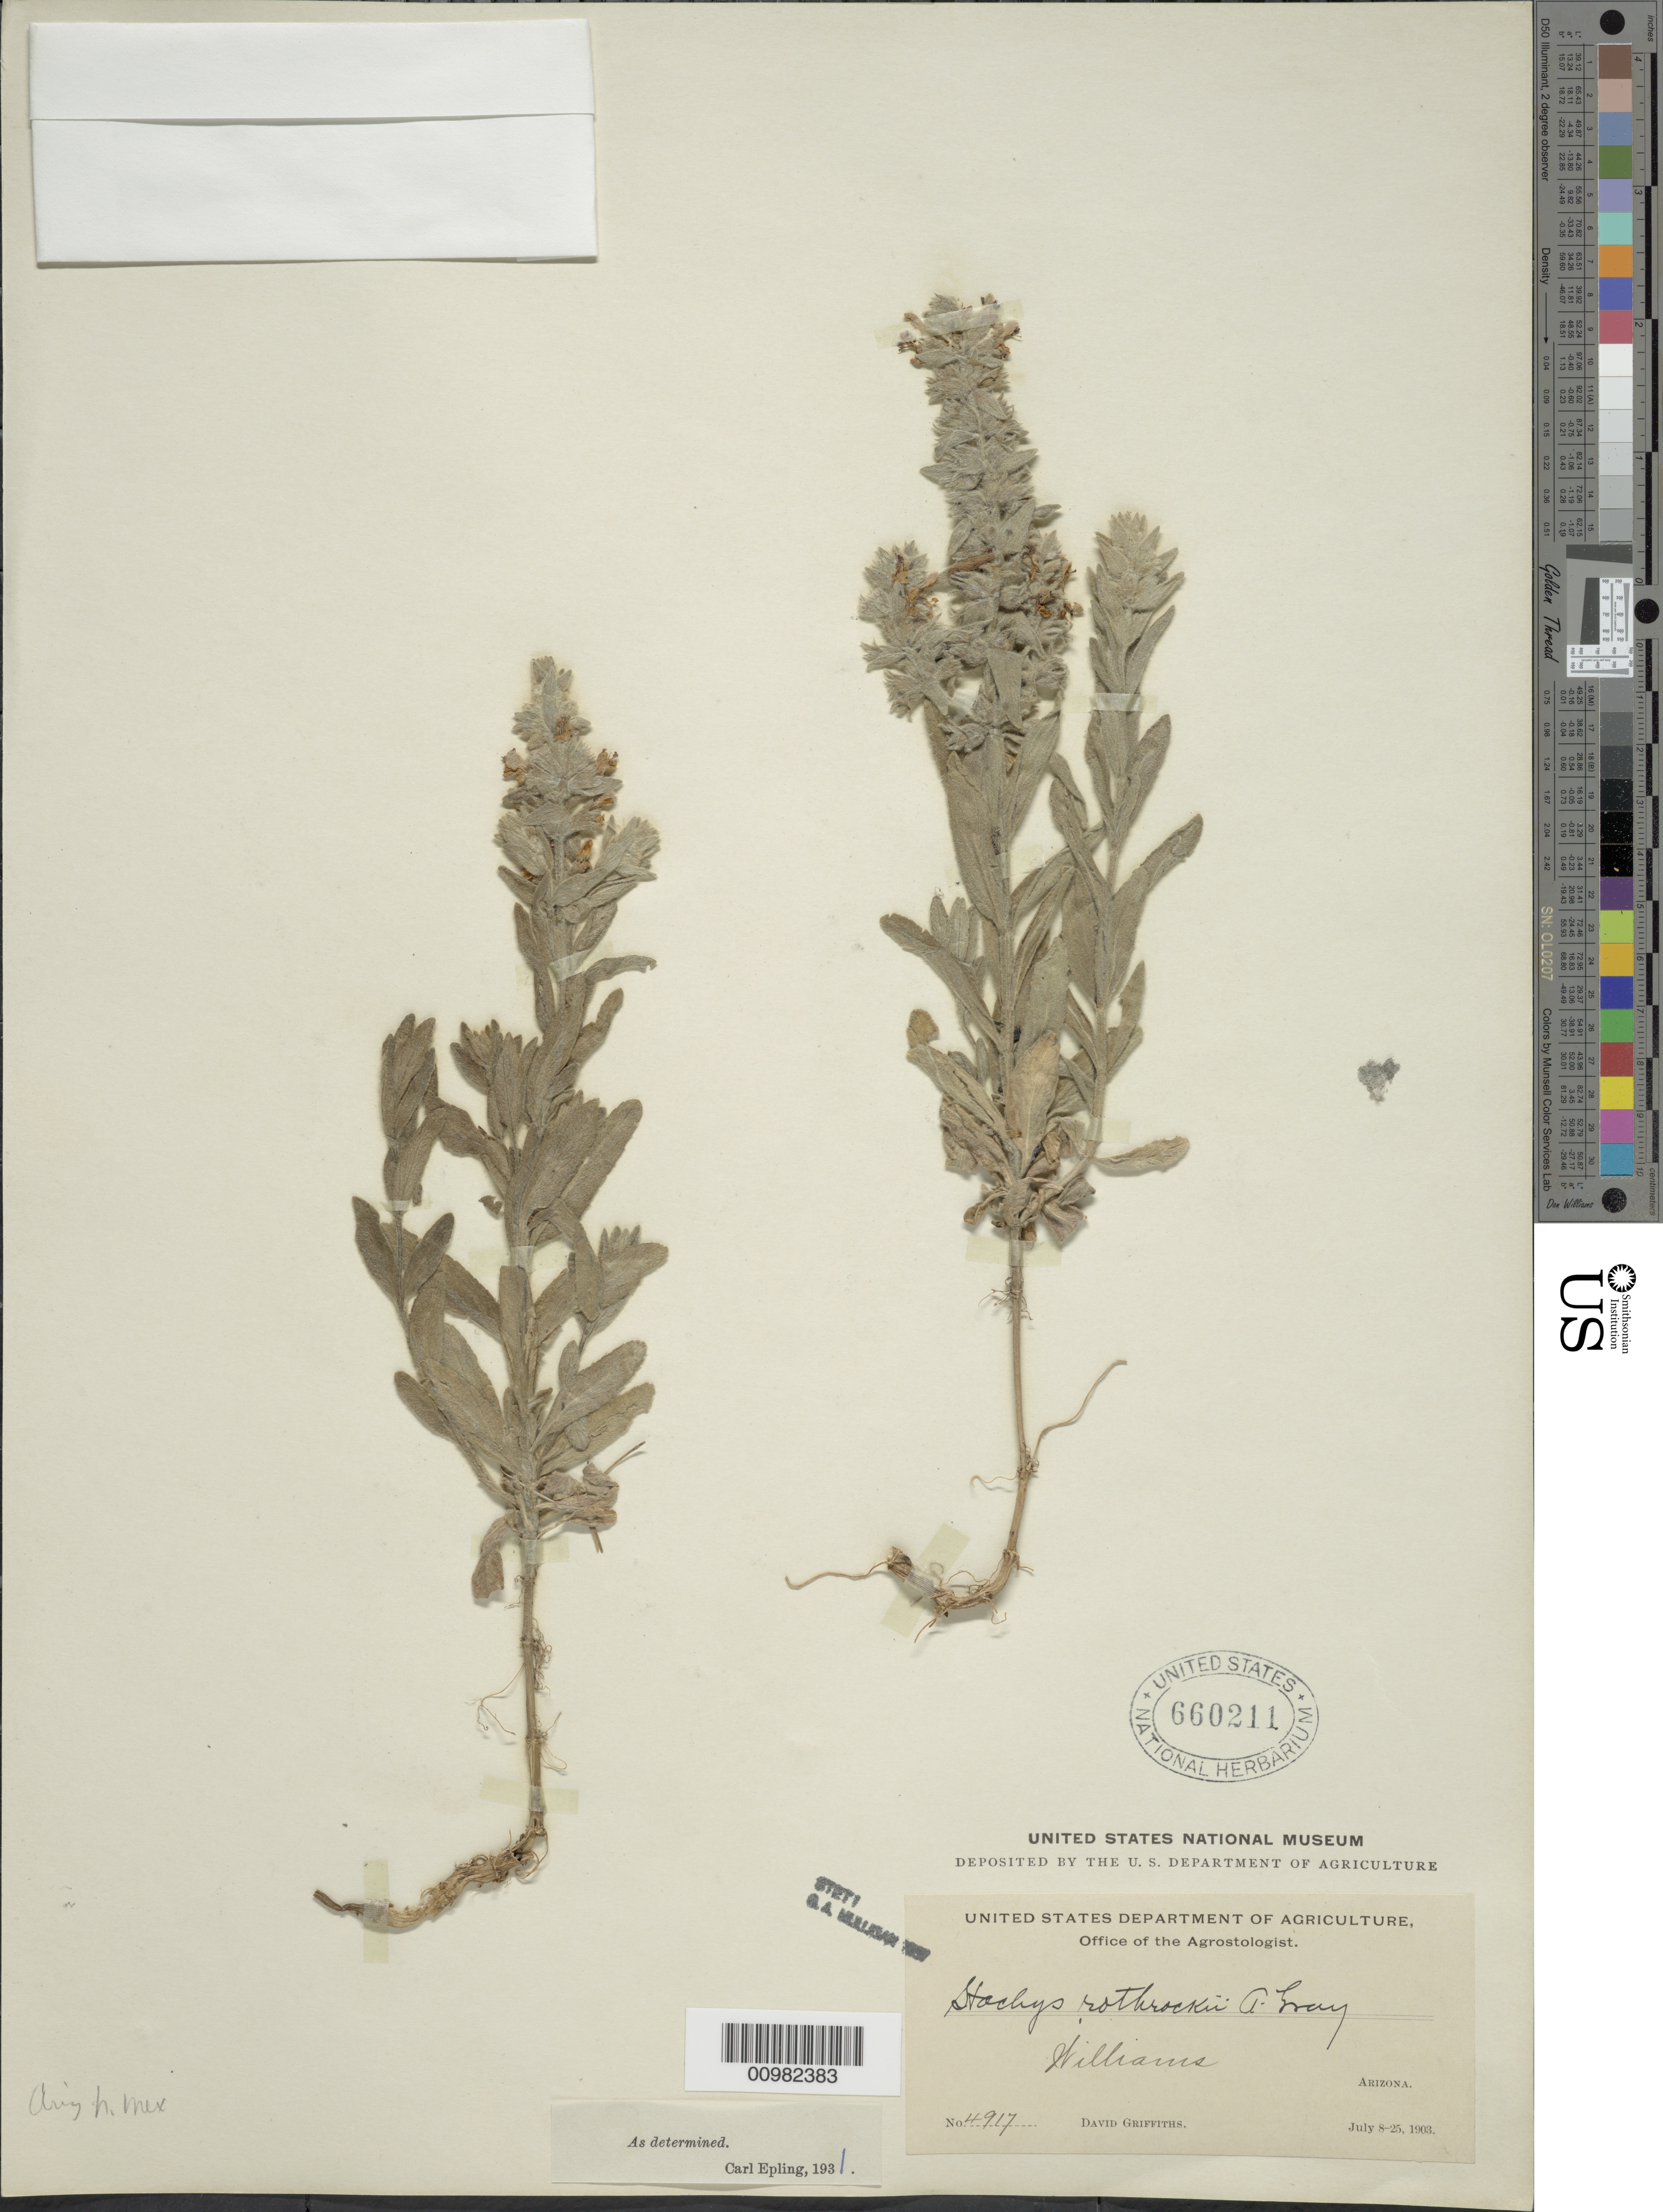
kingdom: Plantae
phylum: Tracheophyta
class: Magnoliopsida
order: Lamiales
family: Lamiaceae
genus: Stachys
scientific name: Stachys rothrockii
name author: A. Gray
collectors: D. Griffiths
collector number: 4917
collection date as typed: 08 Jul 1903 to 25 Jul 1903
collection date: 1903-07-08/1903-07-25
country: United States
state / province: Arizona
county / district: Coconino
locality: Williams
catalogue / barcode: US 660211